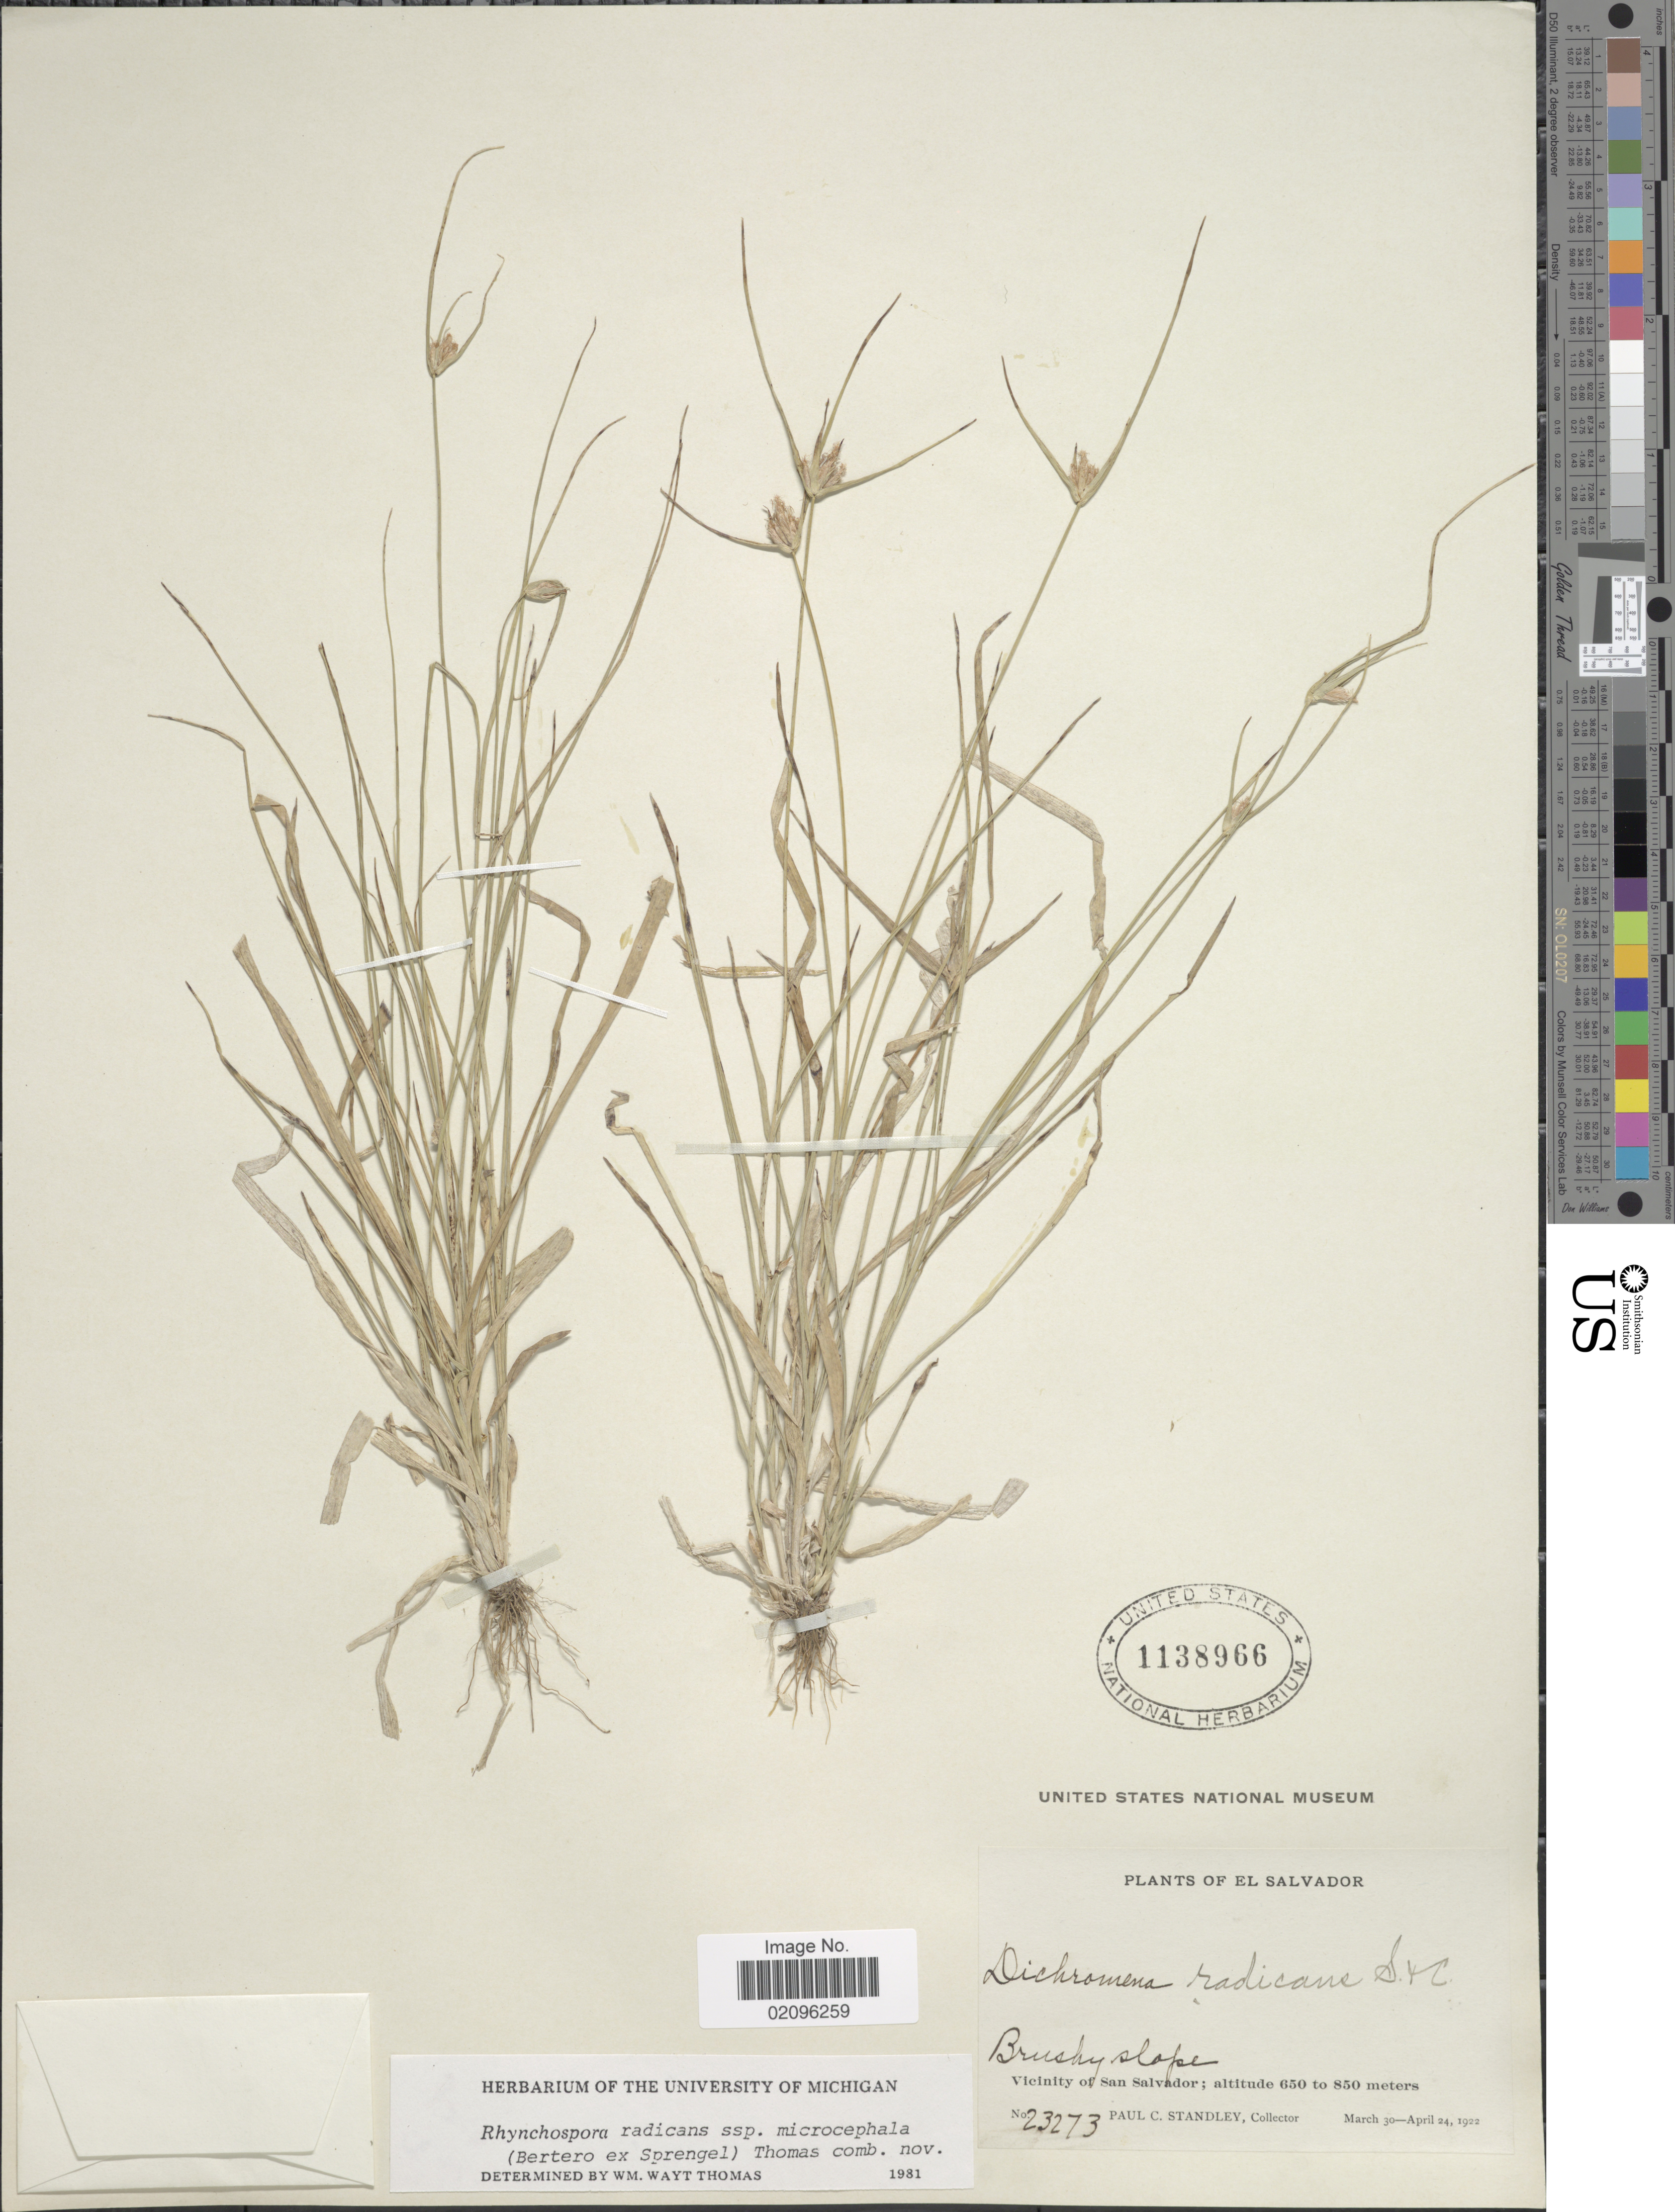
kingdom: Plantae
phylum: Tracheophyta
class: Liliopsida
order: Poales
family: Cyperaceae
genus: Rhynchospora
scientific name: Rhynchospora radicans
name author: (Schltdl. & Cham.) H. Pfeiff.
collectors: P. C. Standley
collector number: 23273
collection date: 1922-03-30/1922-04-24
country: El Salvador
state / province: San Salvador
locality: Brushy slope. Vicinity of San Salvador.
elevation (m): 650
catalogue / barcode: US 1138966